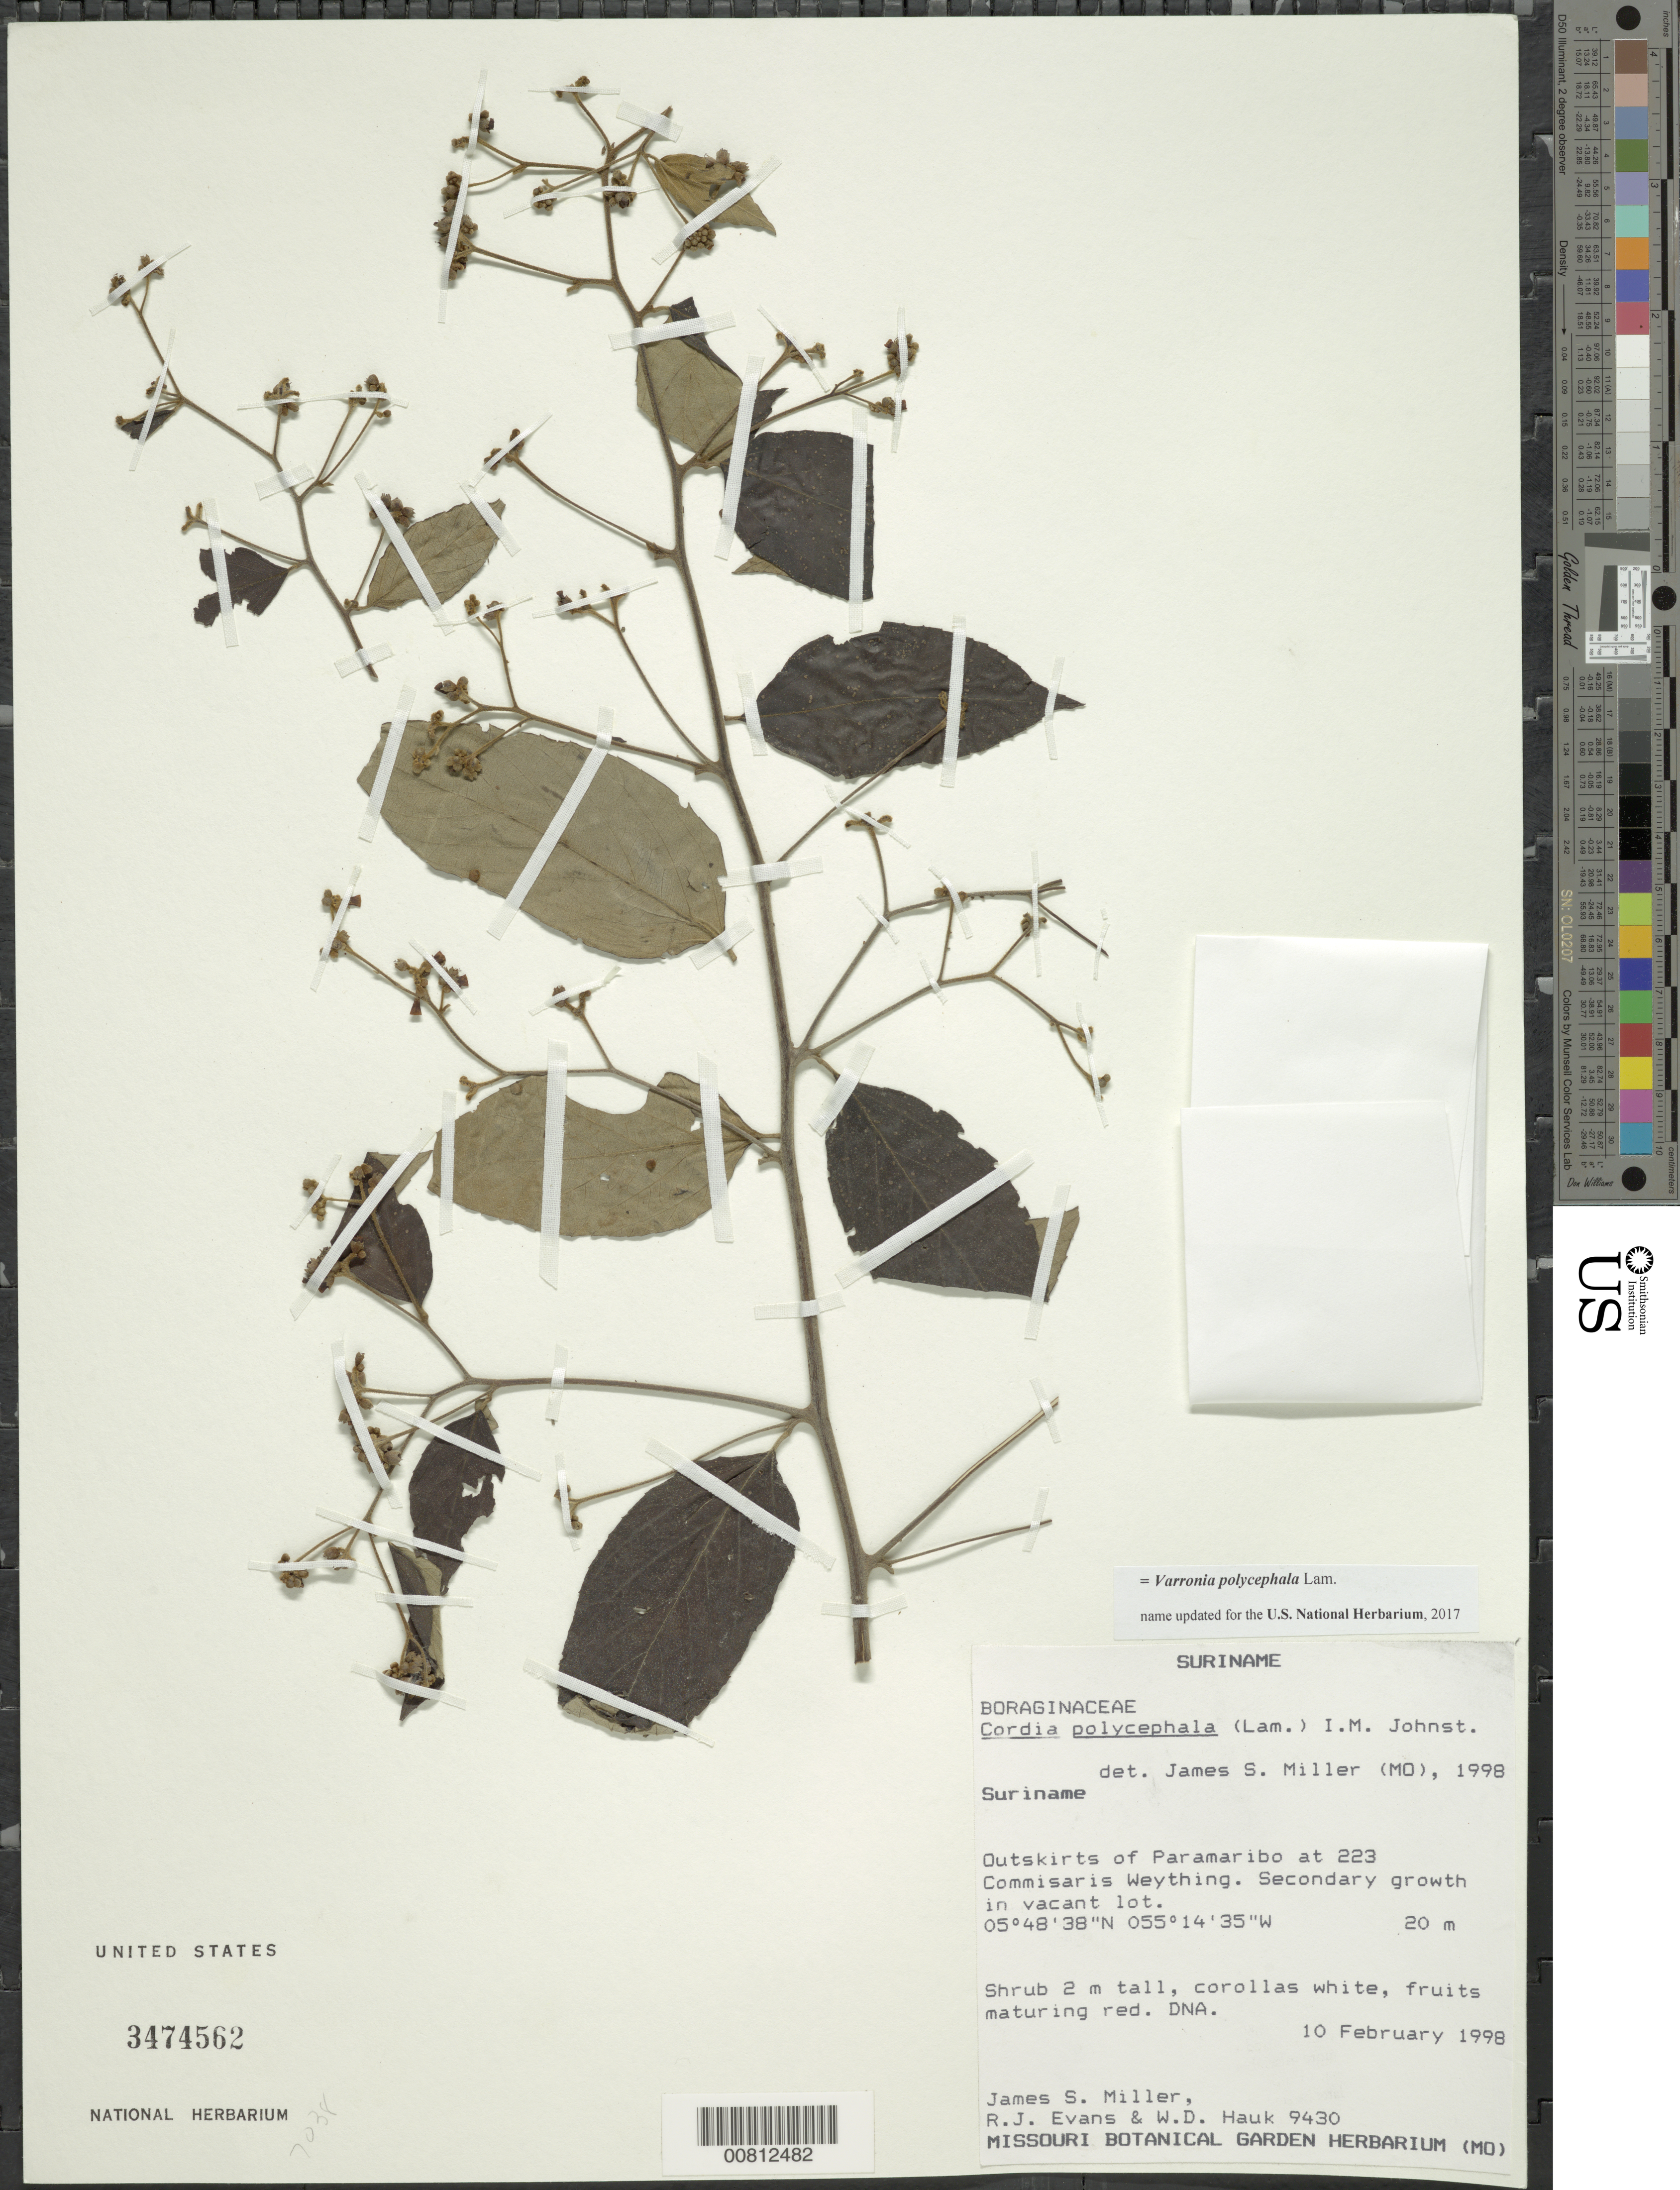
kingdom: Plantae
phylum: Tracheophyta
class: Magnoliopsida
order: Boraginales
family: Cordiaceae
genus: Varronia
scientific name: Varronia polycephala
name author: Lam.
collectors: J. S. Miller, R. J. Evans & W. Hauk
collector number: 9430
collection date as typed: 10-Feb-98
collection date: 1998-02-10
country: Suriname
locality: Paramaribo, outskirts, at 223 Commisaris Weything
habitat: Secondary growth in vacant lot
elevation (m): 20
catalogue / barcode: US 3474562